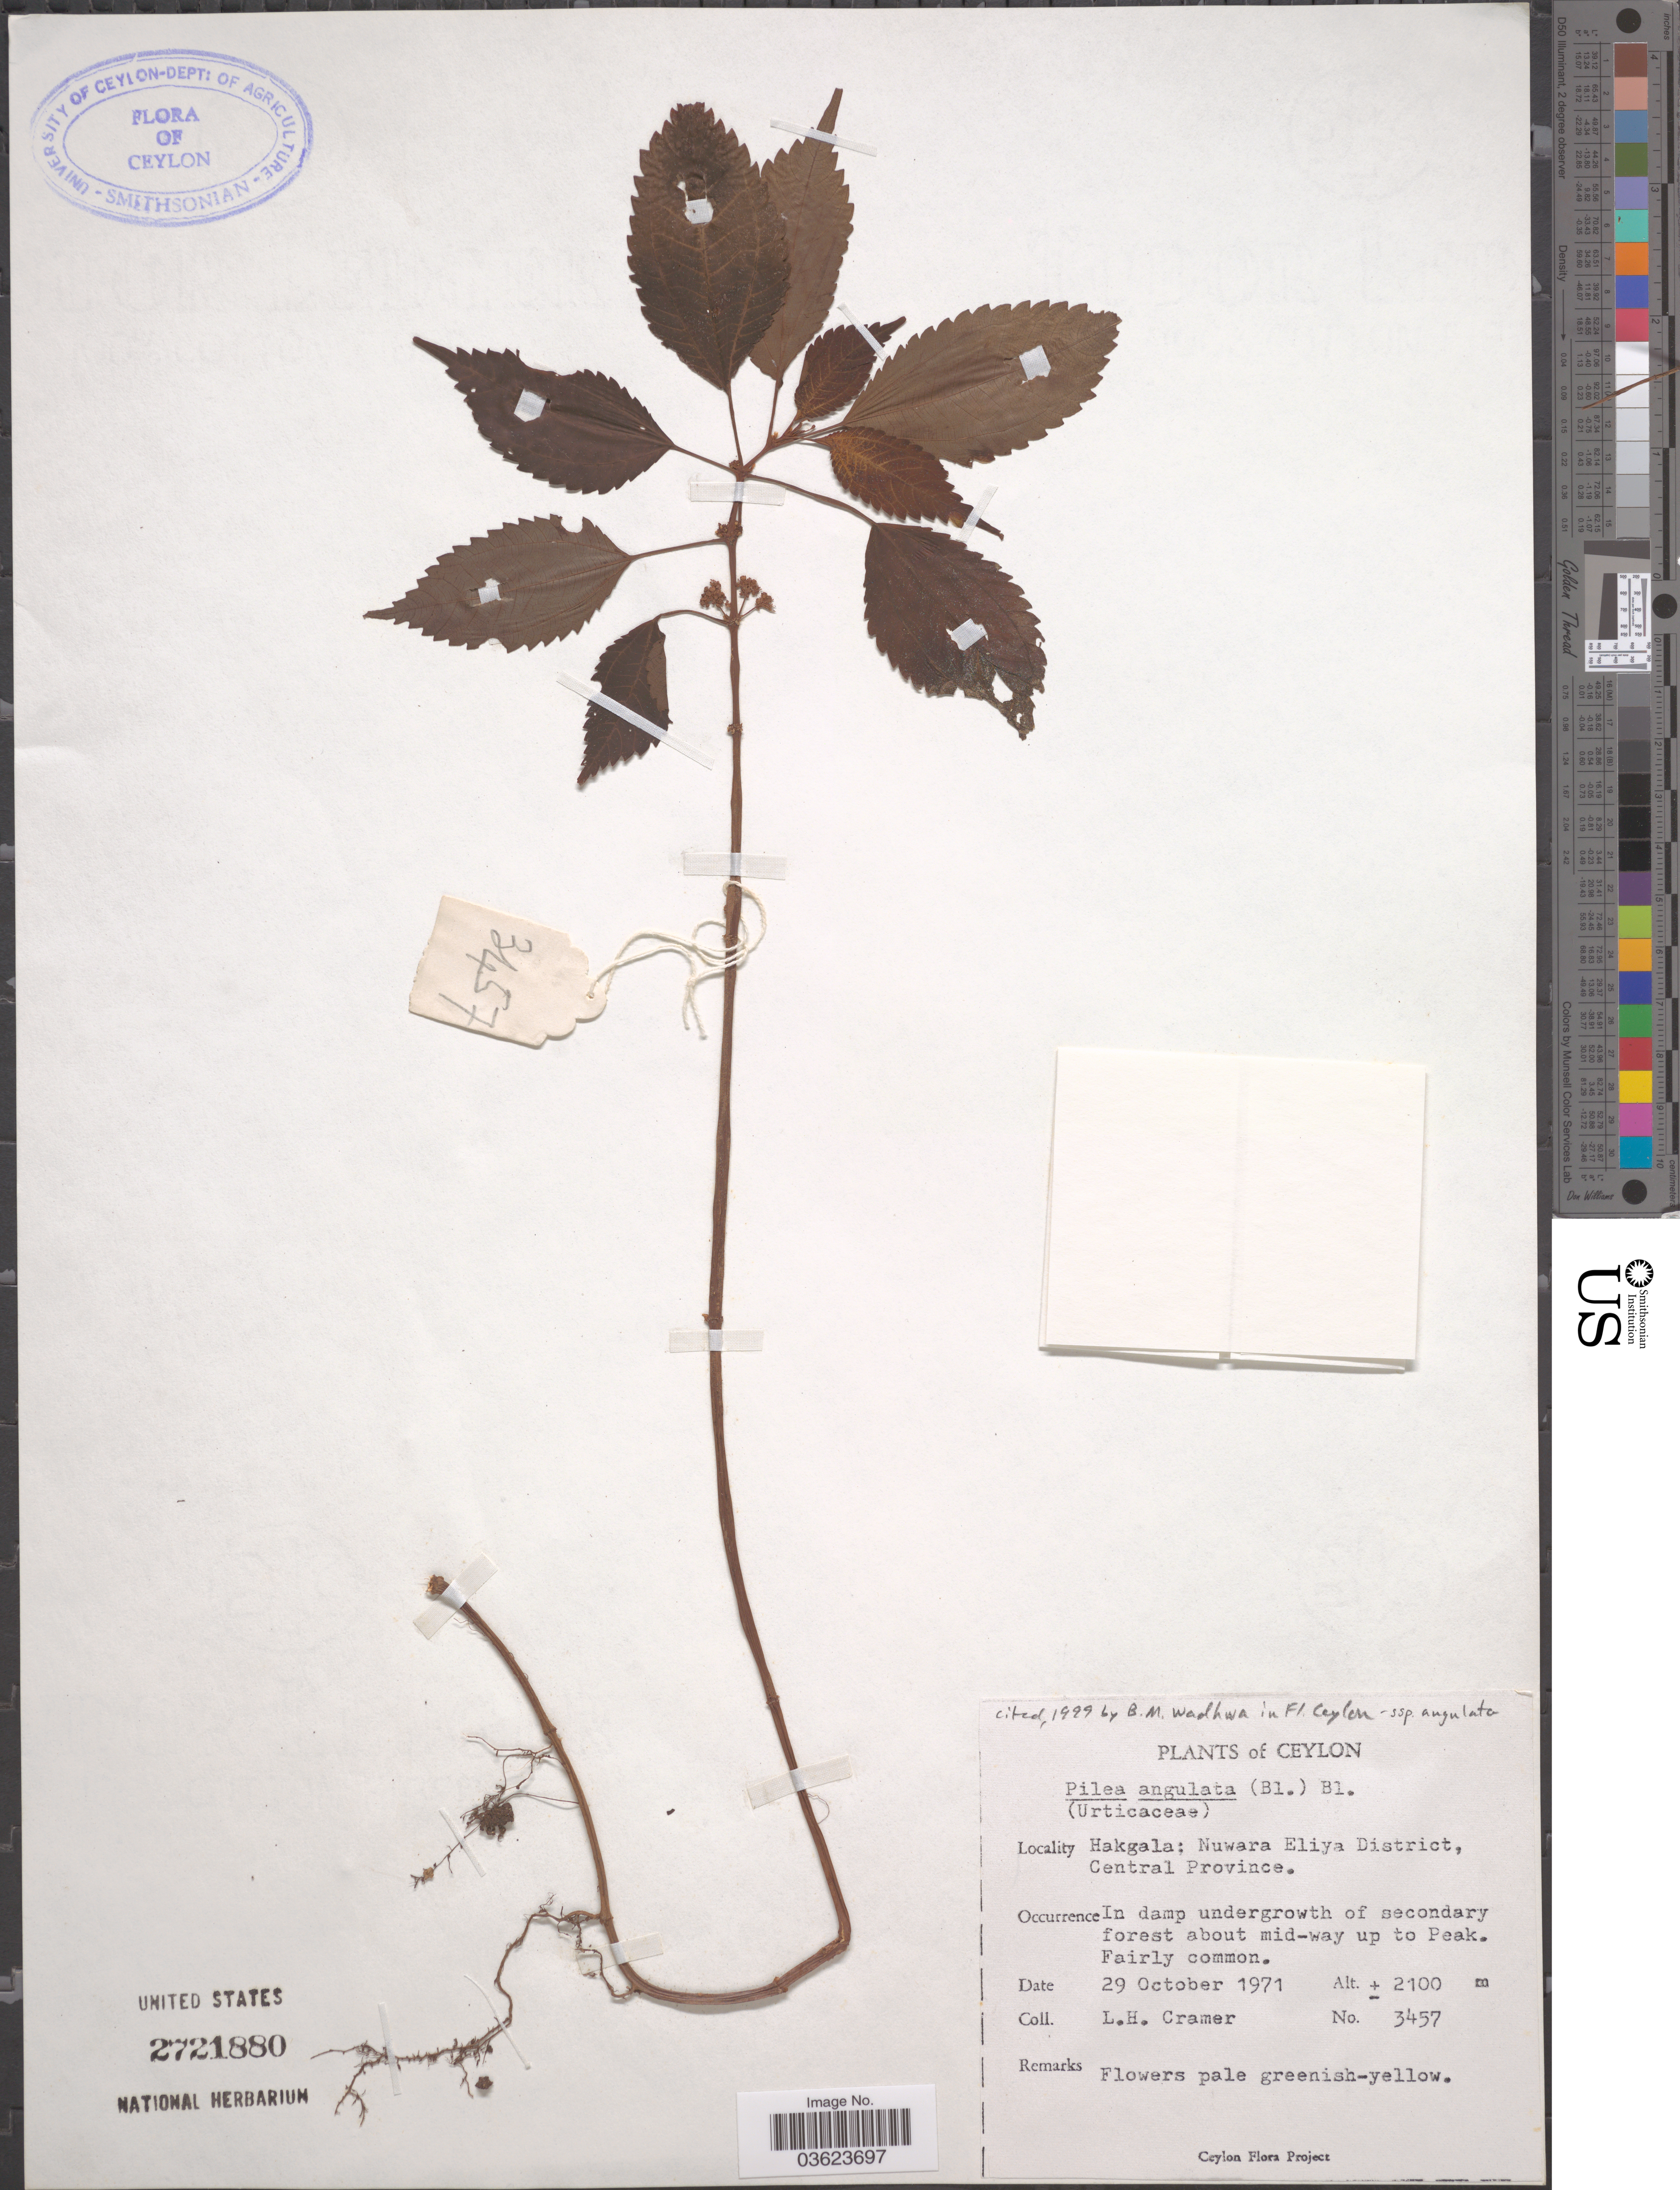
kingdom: Plantae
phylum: Tracheophyta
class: Magnoliopsida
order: Rosales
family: Urticaceae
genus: Pilea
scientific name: Pilea angulata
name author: Blume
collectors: L. H. Cramer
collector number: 3457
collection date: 1971-10-29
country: Sri Lanka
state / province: Central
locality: Ceylon. Hakgala; Nuwara Eliya District.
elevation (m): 2100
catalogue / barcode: US 2721880